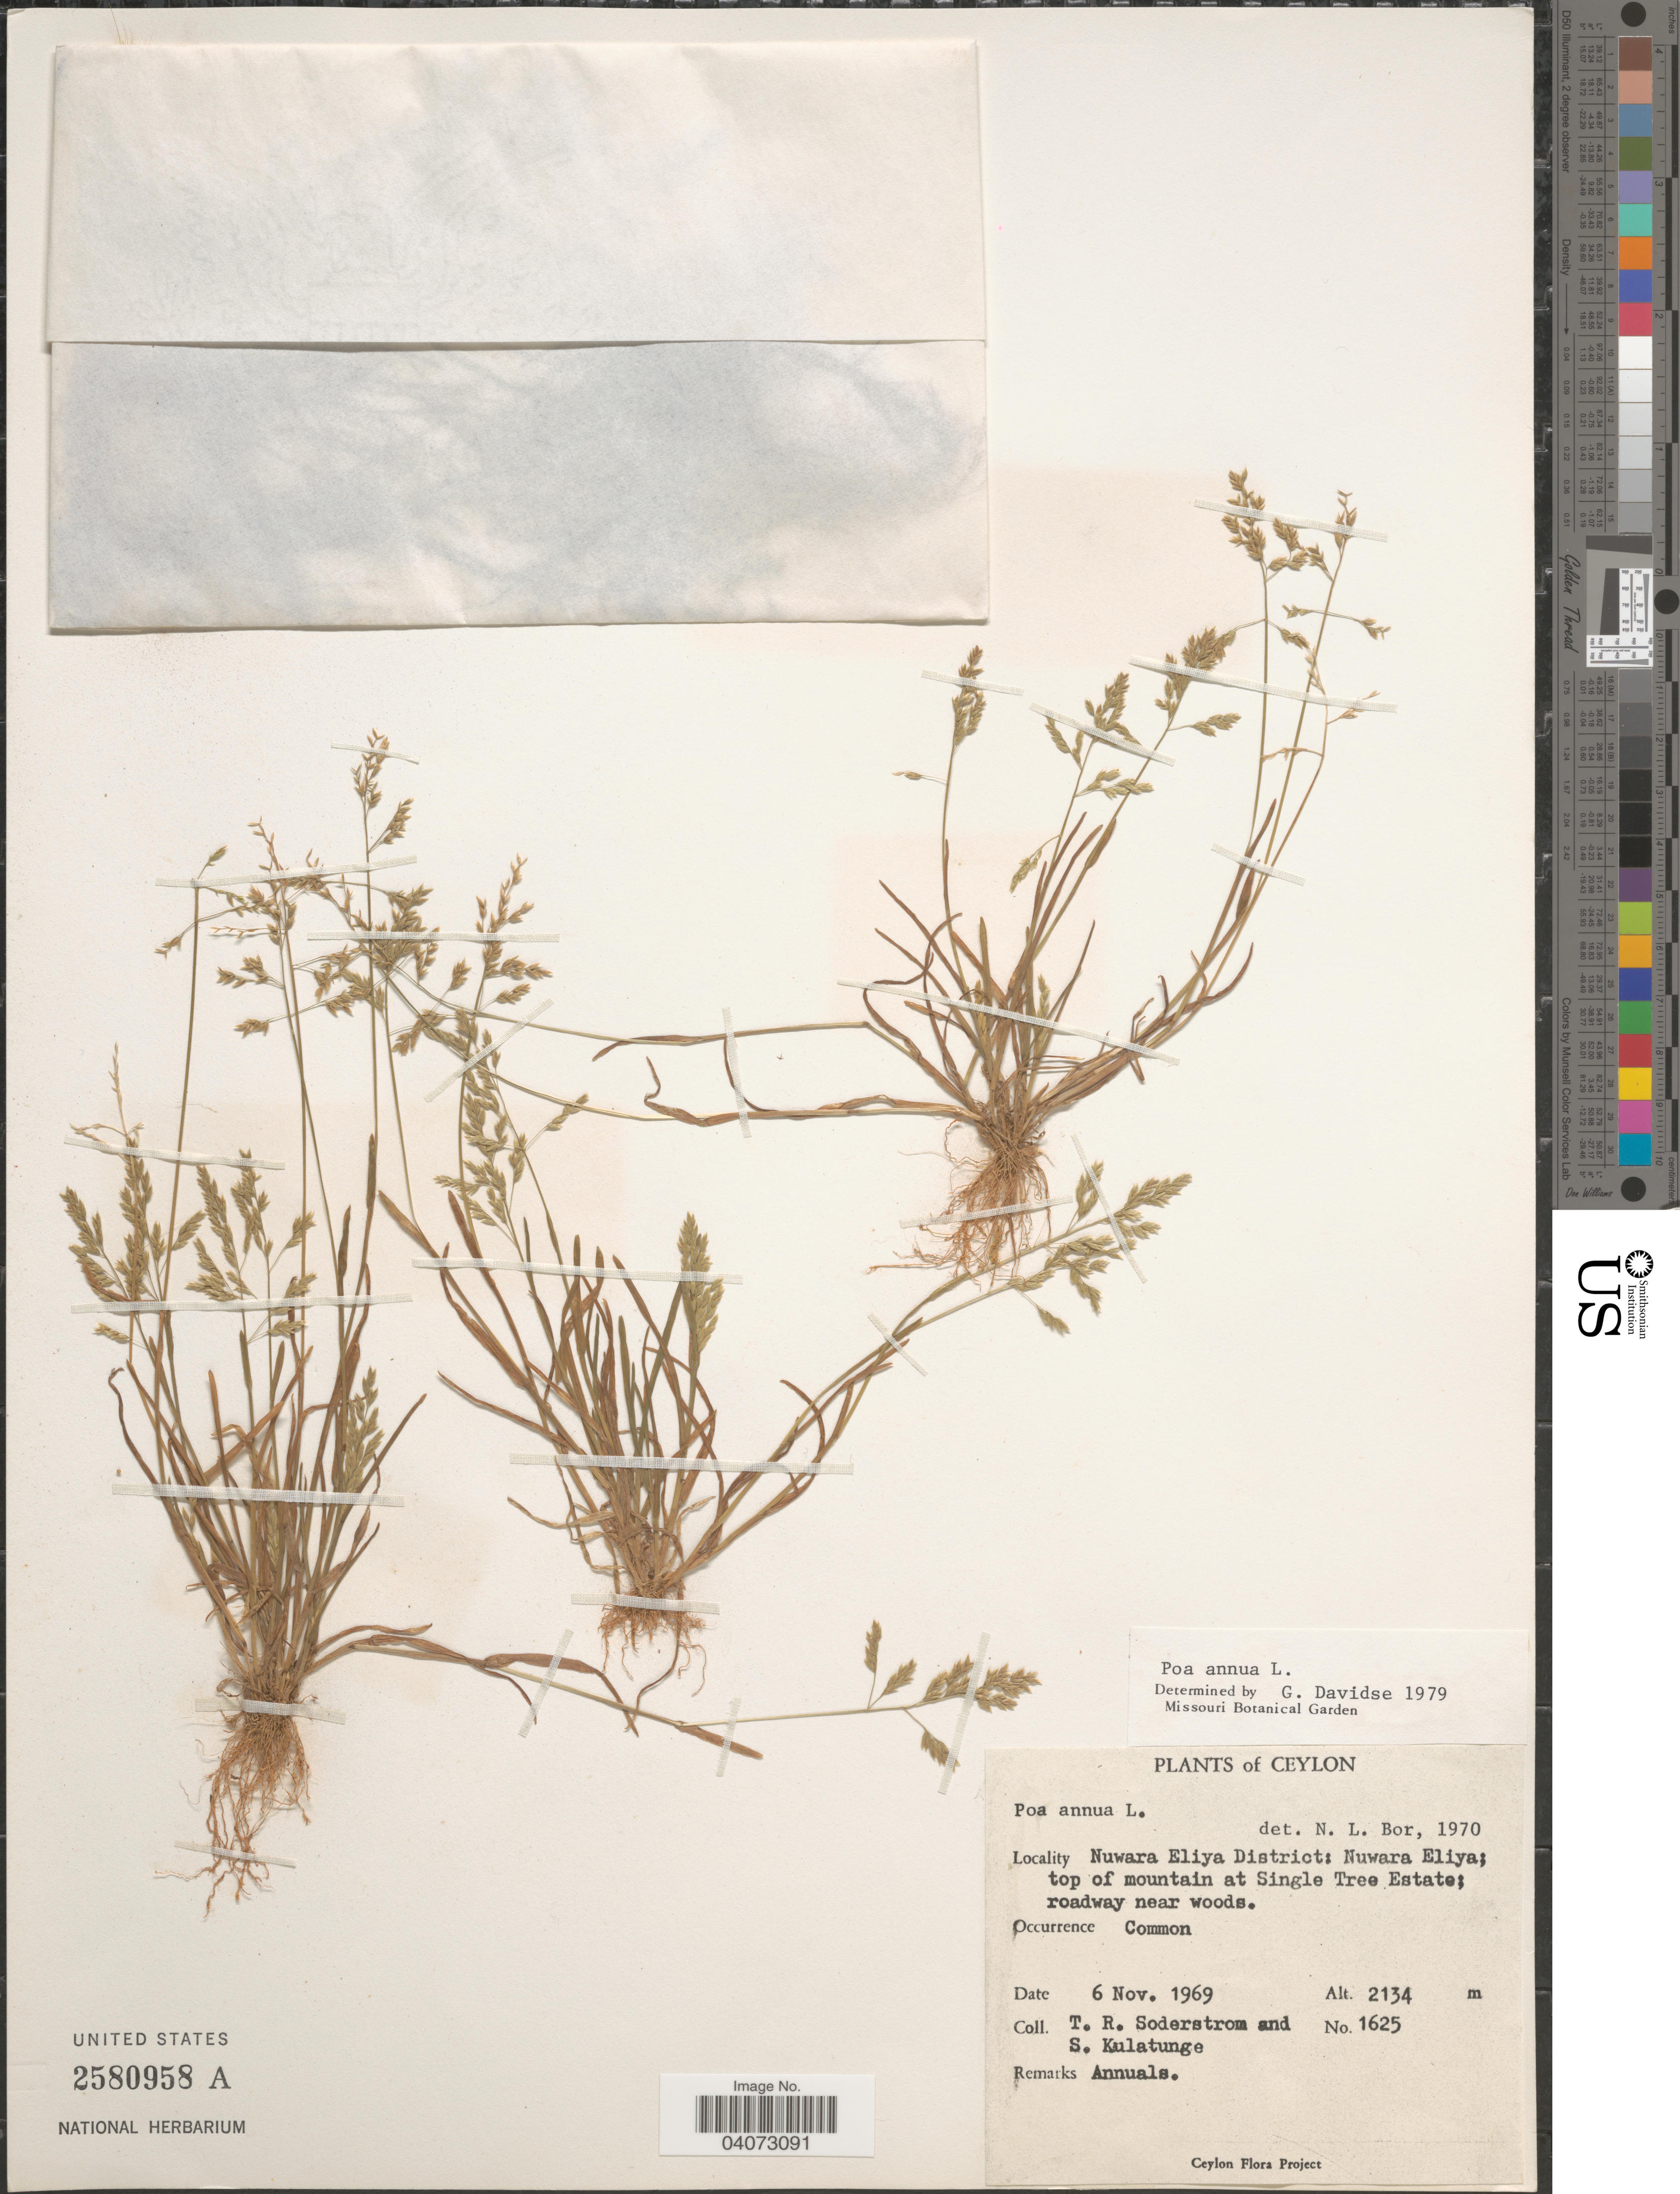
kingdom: Plantae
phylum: Tracheophyta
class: Liliopsida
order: Poales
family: Poaceae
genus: Poa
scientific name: Poa annua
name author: L.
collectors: T. R. Soderstrom & S. Kulatunge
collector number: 1625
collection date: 1969-11-06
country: Sri Lanka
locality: Ceylon. Nuwara Eliya District; Nuwara Eliya; top of mountain at Single Tree Estate; roadway near woods.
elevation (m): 2134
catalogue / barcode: US 2580958A